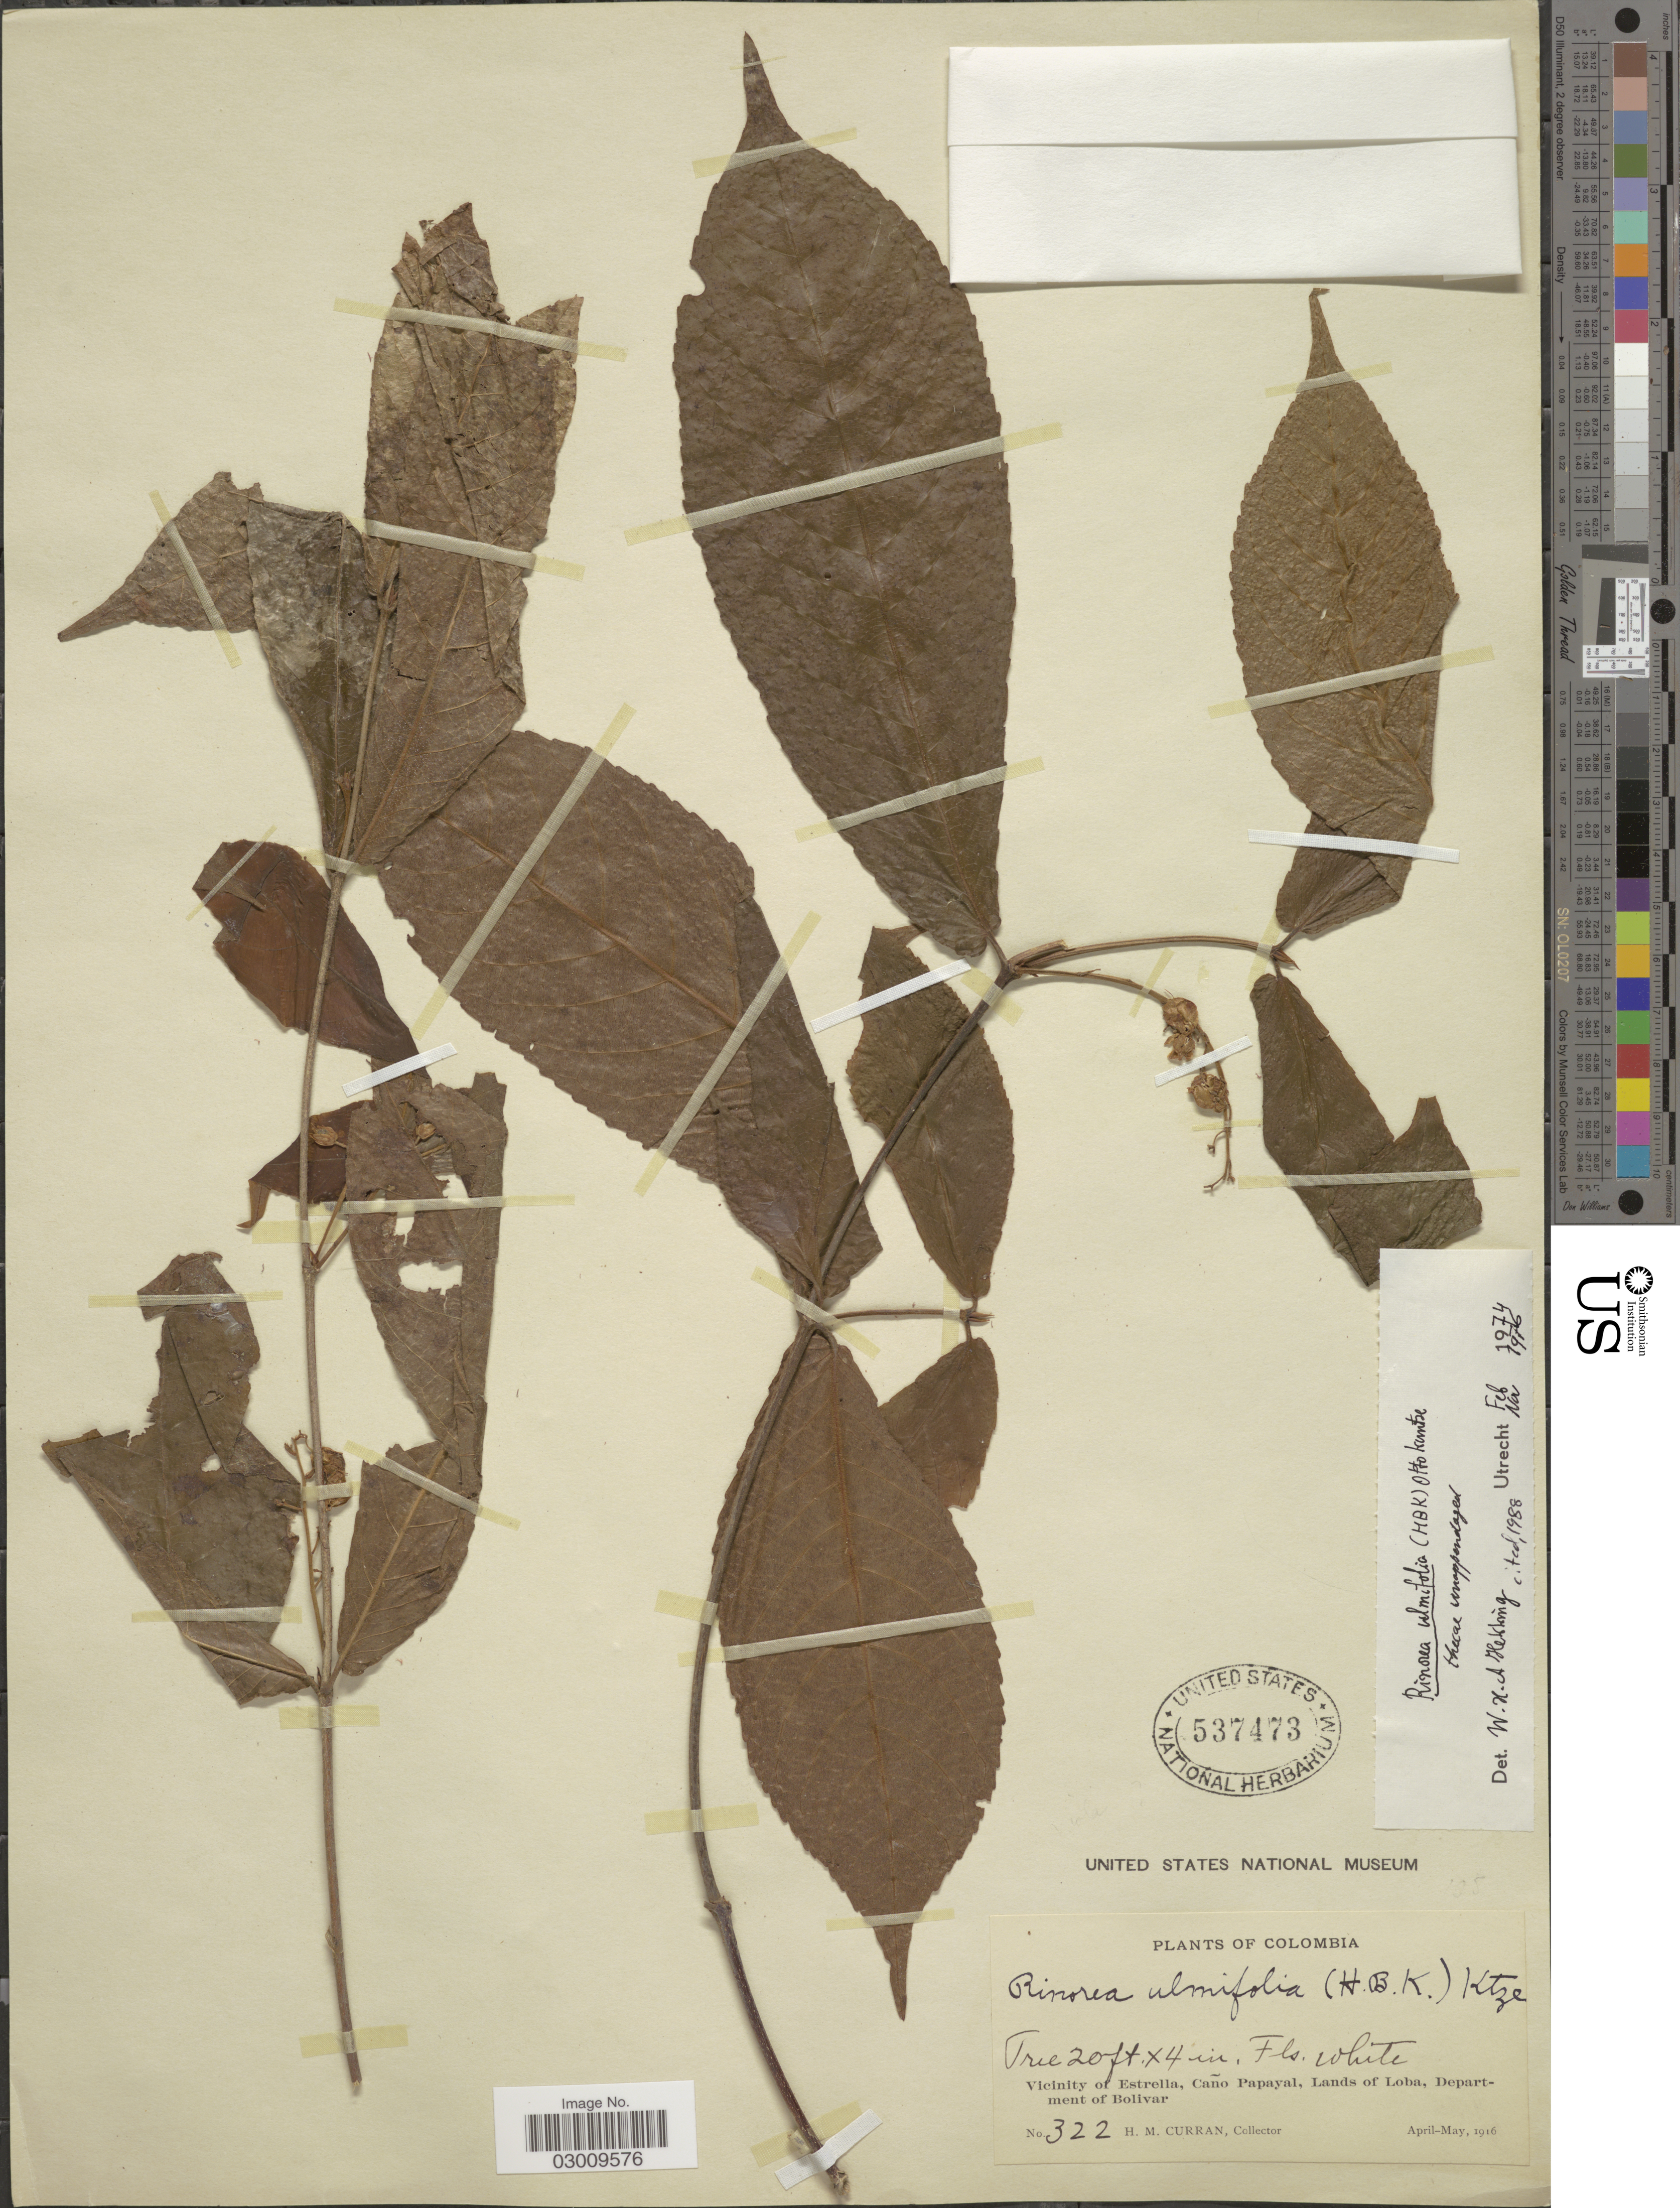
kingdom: Plantae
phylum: Tracheophyta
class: Magnoliopsida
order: Malpighiales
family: Violaceae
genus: Rinorea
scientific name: Rinorea ulmifolia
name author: Kuntze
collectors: H. M. Curran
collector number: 322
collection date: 1916-04/1916-05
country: Colombia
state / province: Bolívar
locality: Vicinity of Estrelia, Caño Papayal, Lands of Lobam Department of Bolivar.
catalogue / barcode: US 537473